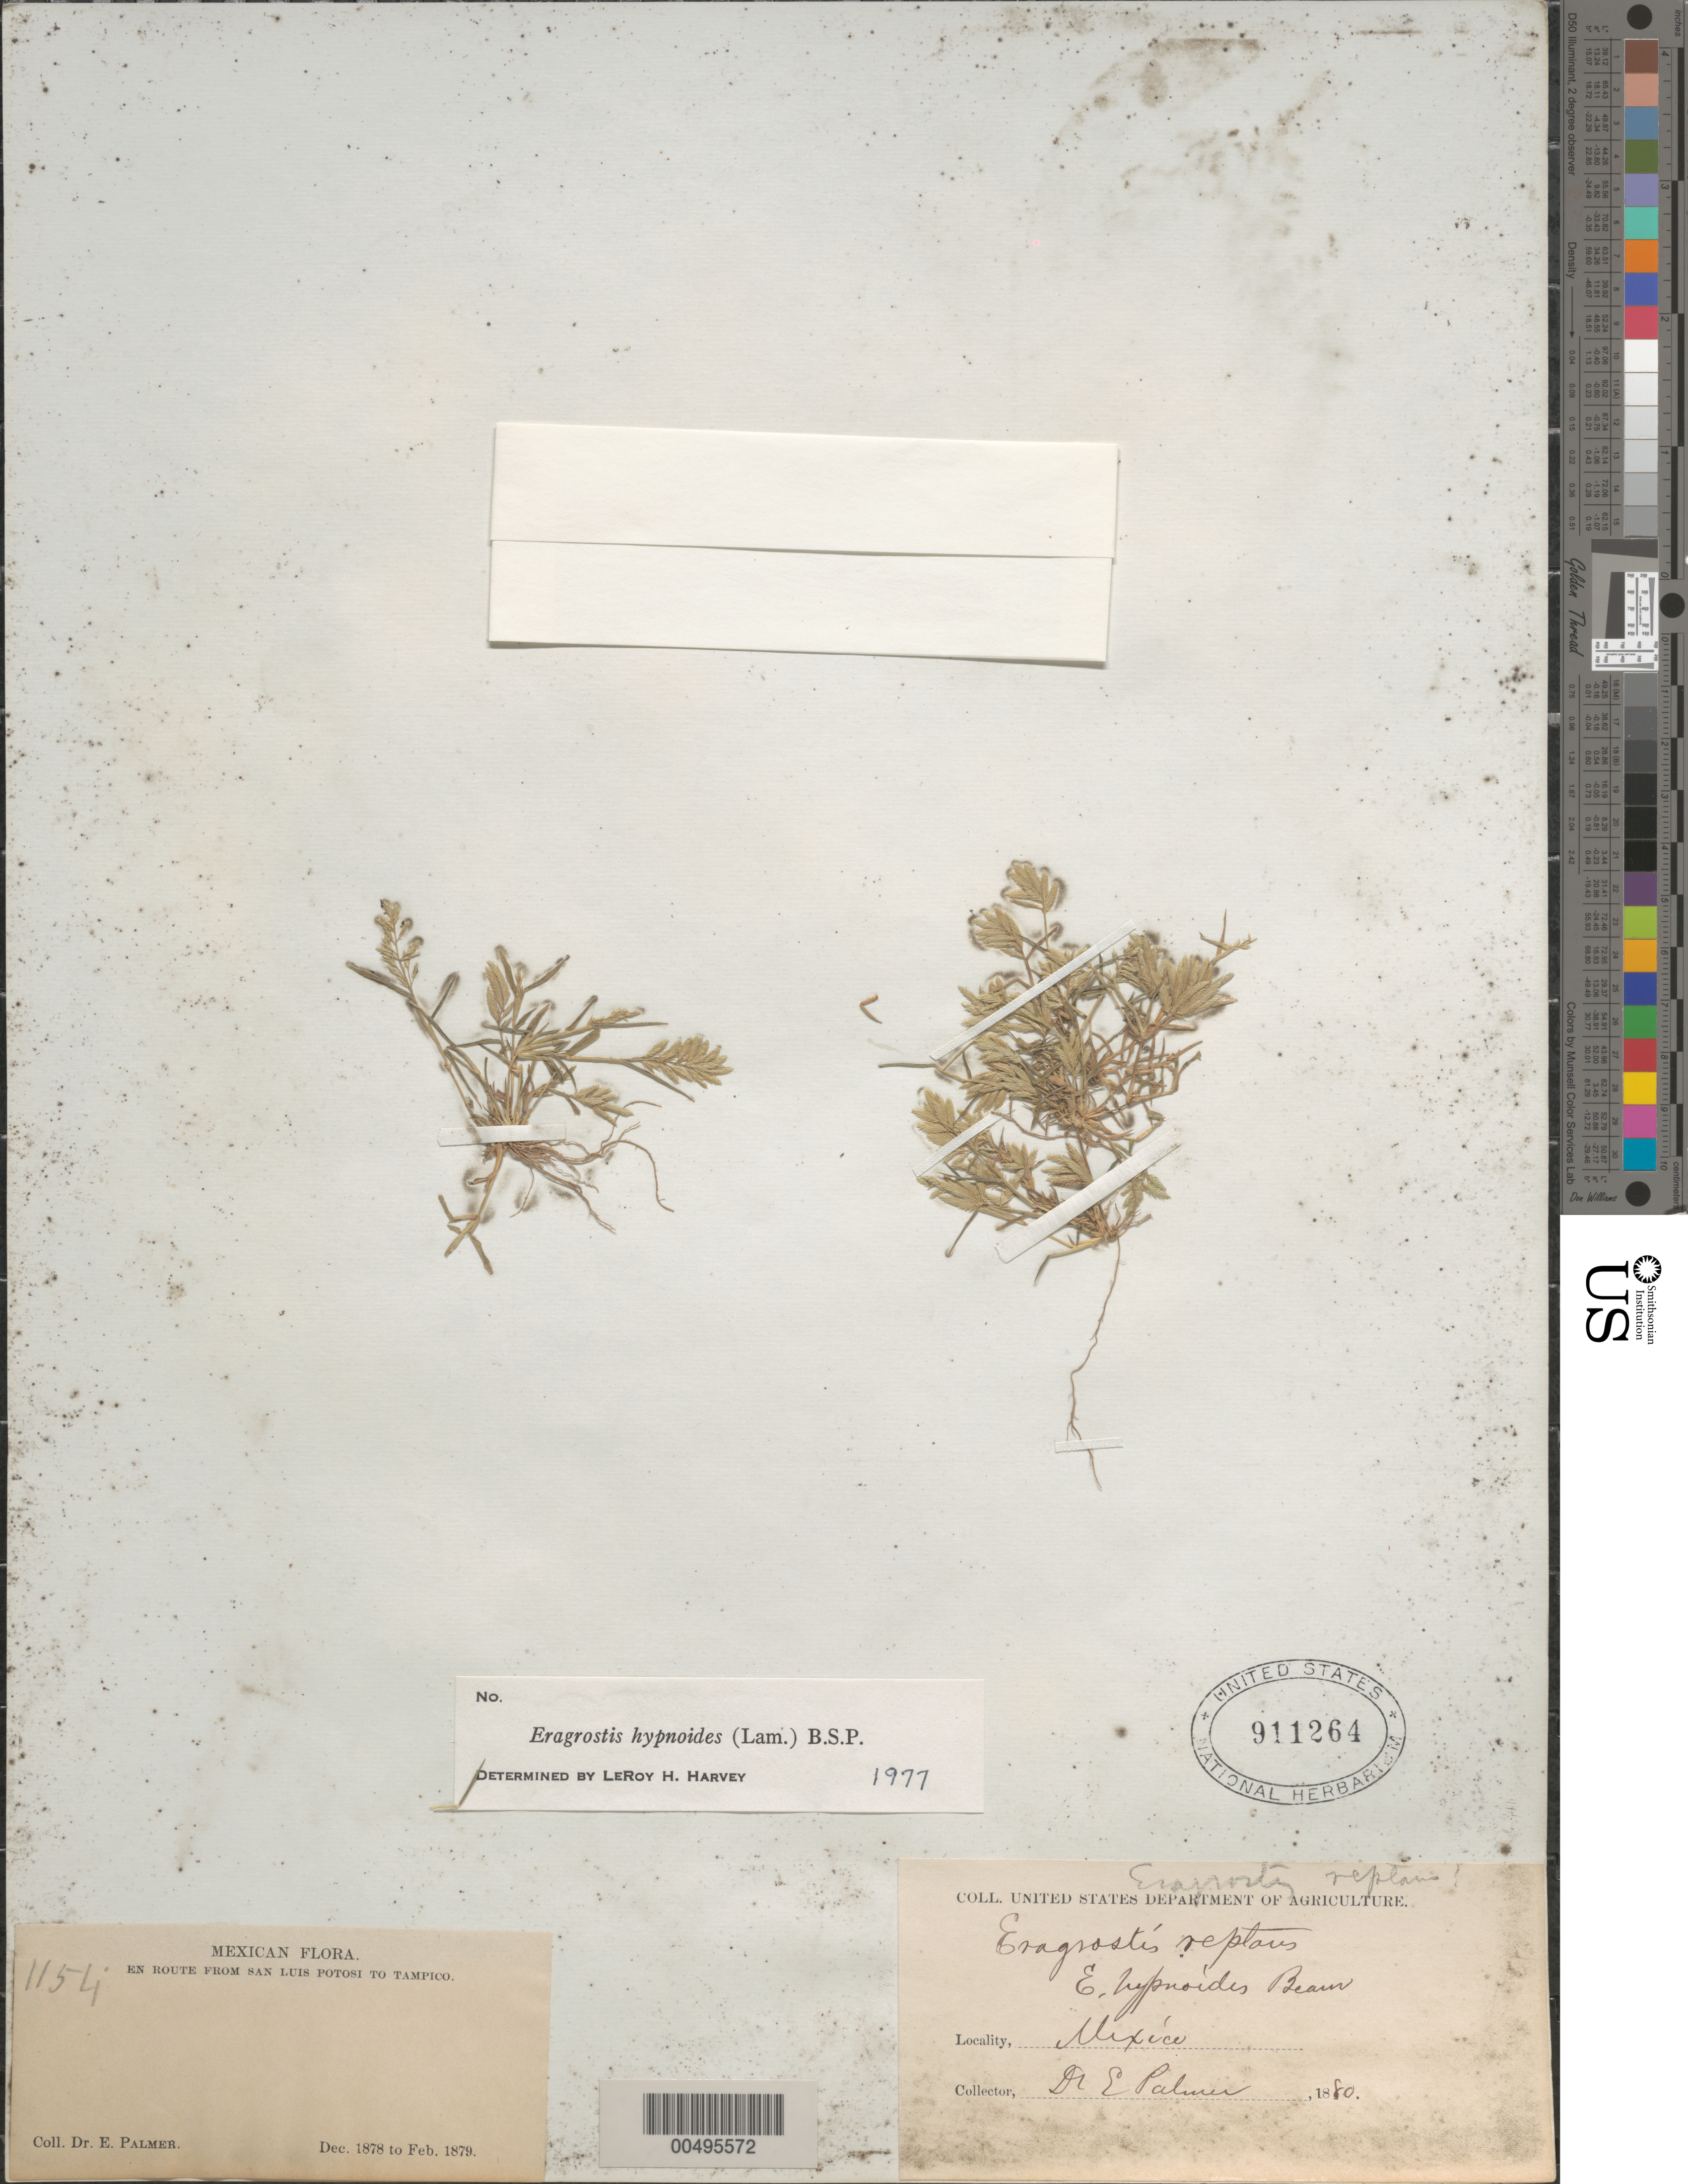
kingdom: Plantae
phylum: Tracheophyta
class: Liliopsida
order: Poales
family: Poaceae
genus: Eragrostis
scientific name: Eragrostis hypnoides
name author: (Lam.) Britton, Stearns & Poggenb.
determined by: Harvey, L. H.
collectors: E. Palmer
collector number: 1154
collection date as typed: Dec 1878 to Feb 1879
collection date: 1878-12/1879-02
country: Mexico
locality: En route from San Luis Potosi to Tampico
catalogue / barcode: US 911264